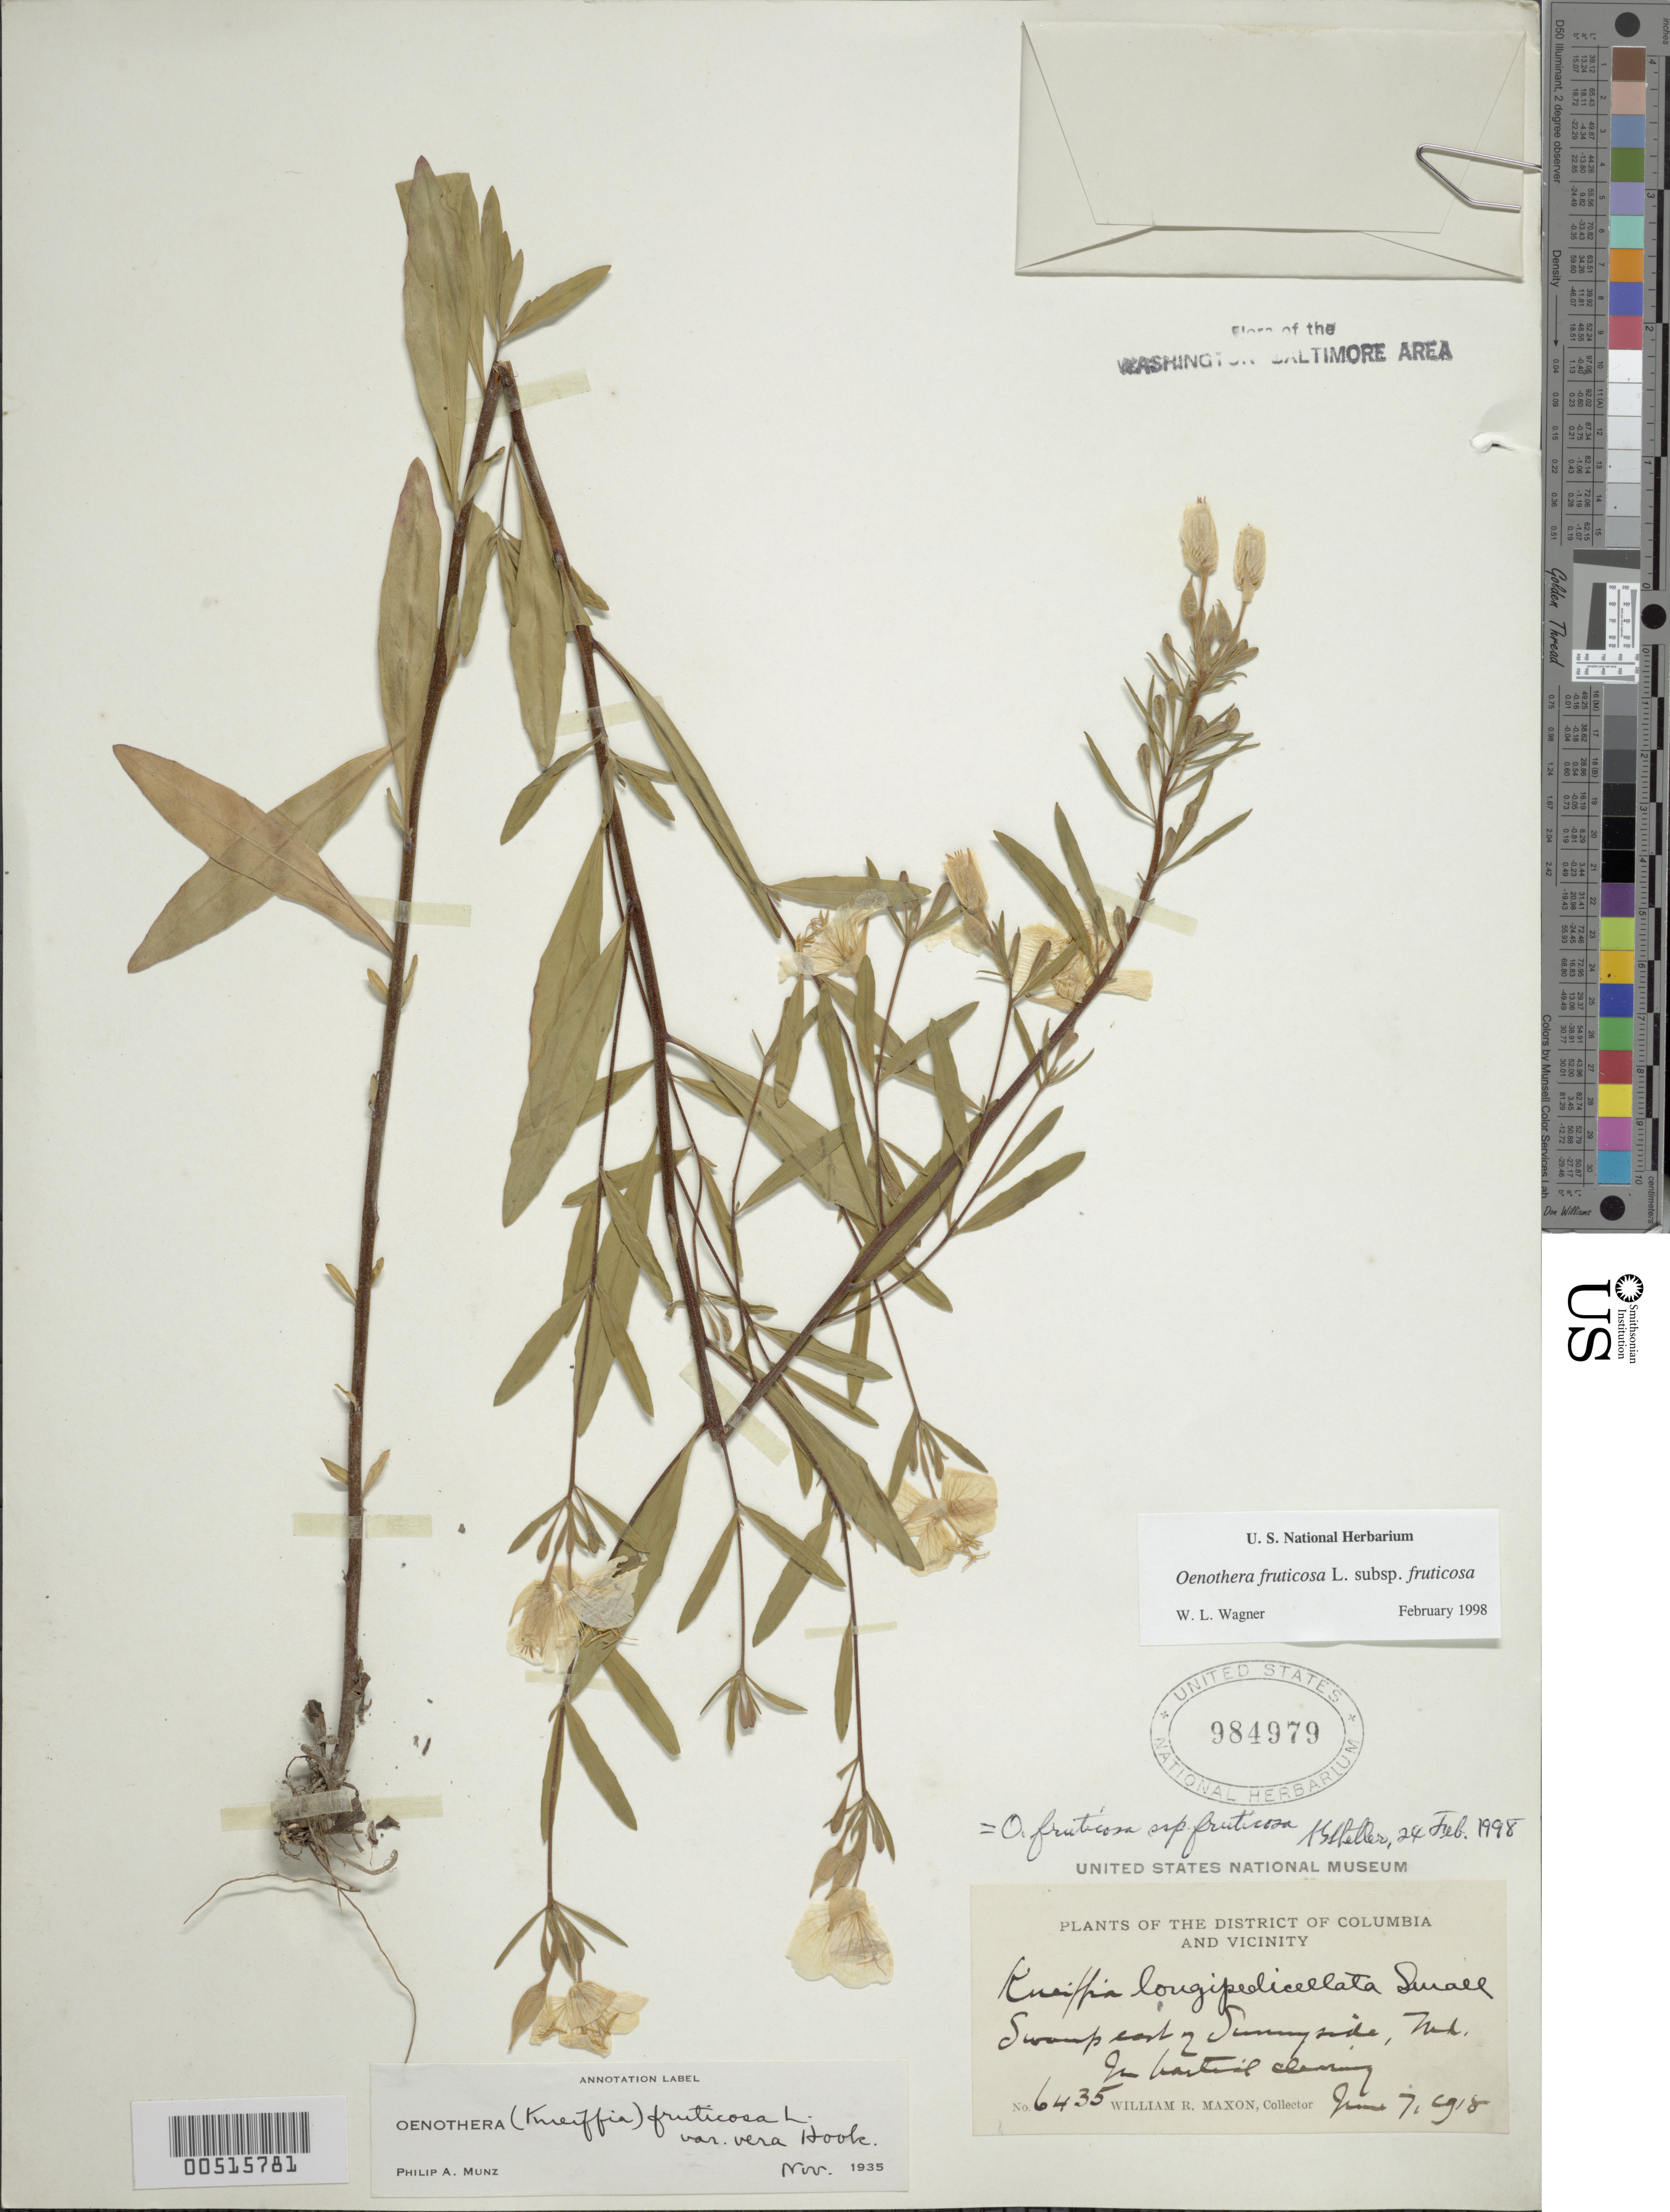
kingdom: Plantae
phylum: Tracheophyta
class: Magnoliopsida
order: Myrtales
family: Onagraceae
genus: Oenothera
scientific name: Oenothera fruticosa subsp. fruticosa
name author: L.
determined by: Wagner, W. L., (BOT), Smithsonian Institution - National Museum of Natural History (UNITED STATES)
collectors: W. R. Maxon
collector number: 6435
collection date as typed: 07 Jun 1918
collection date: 1918-06-07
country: United States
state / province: Maryland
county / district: Prince George's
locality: Sunnyside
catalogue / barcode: US 984979